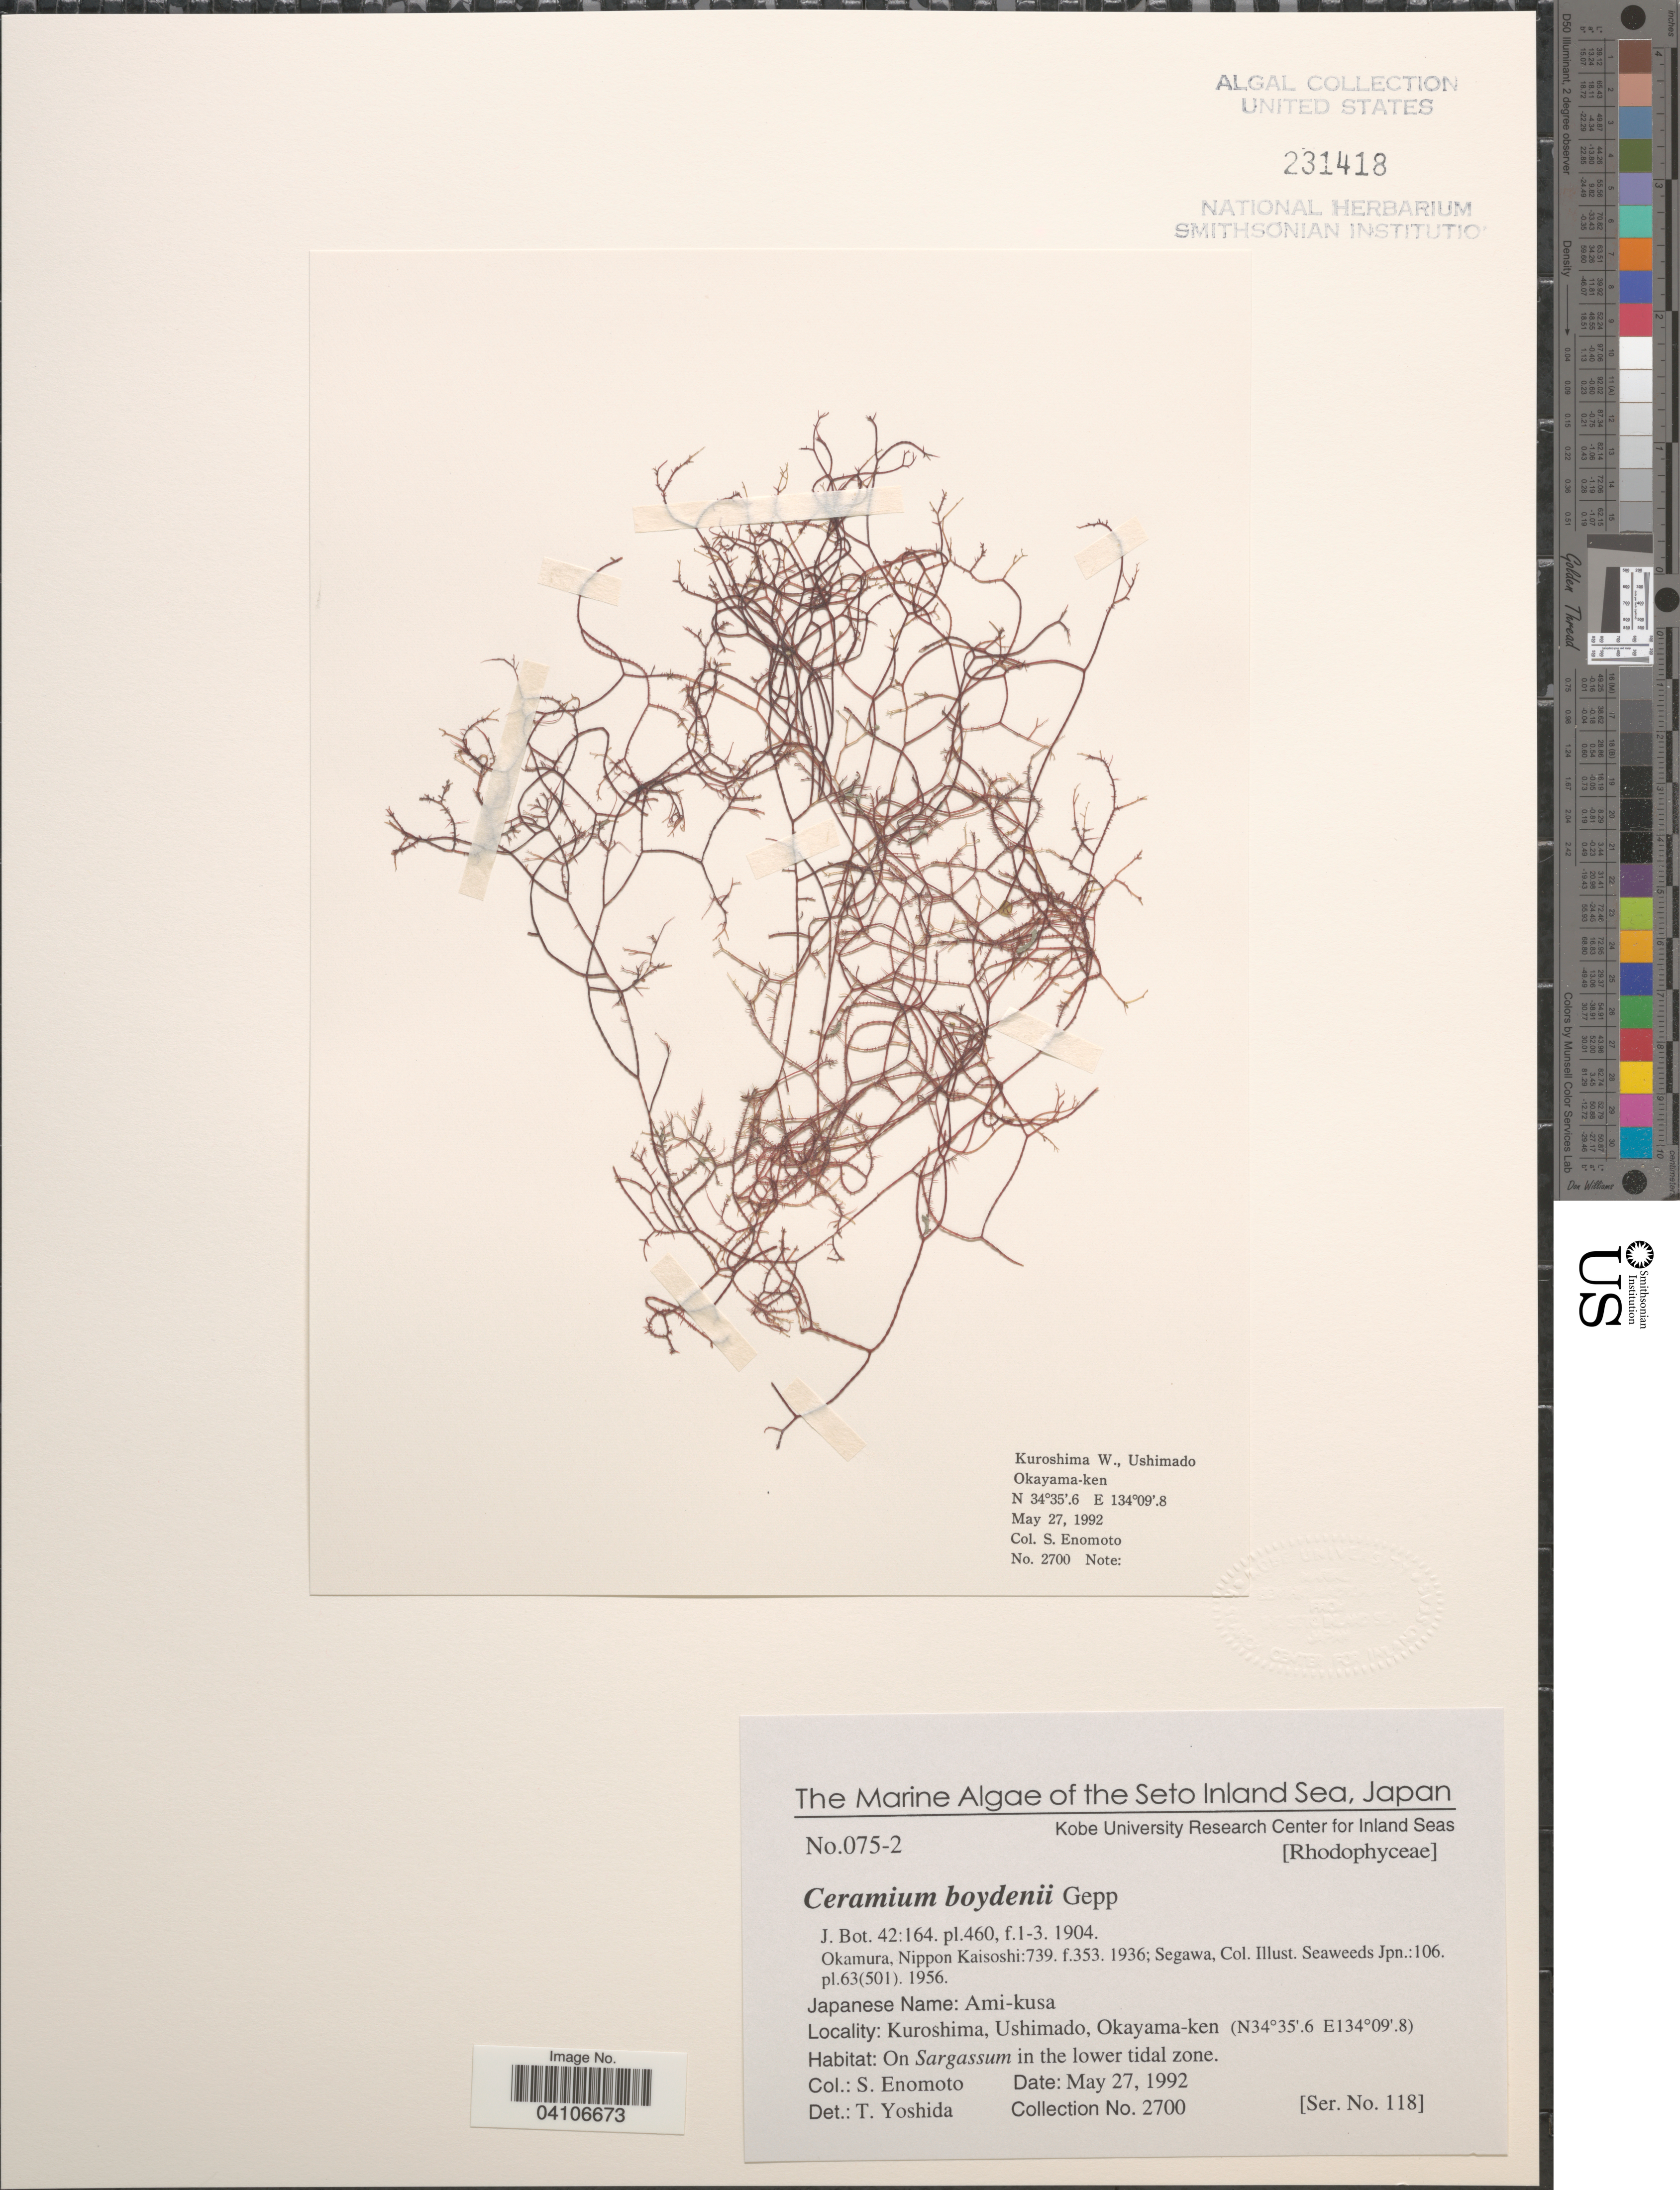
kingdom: Plantae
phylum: Rhodophyta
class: Florideophyceae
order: Ceramiales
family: Ceramiaceae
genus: Ceramium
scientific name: Ceramium boydenii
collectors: S. Enomoto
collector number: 2700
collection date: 1992-05-27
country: Japan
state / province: Okayama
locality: The Seto Inland Sea. Kuroshima, Ushimado, Okayama-ken.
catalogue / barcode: US 231418